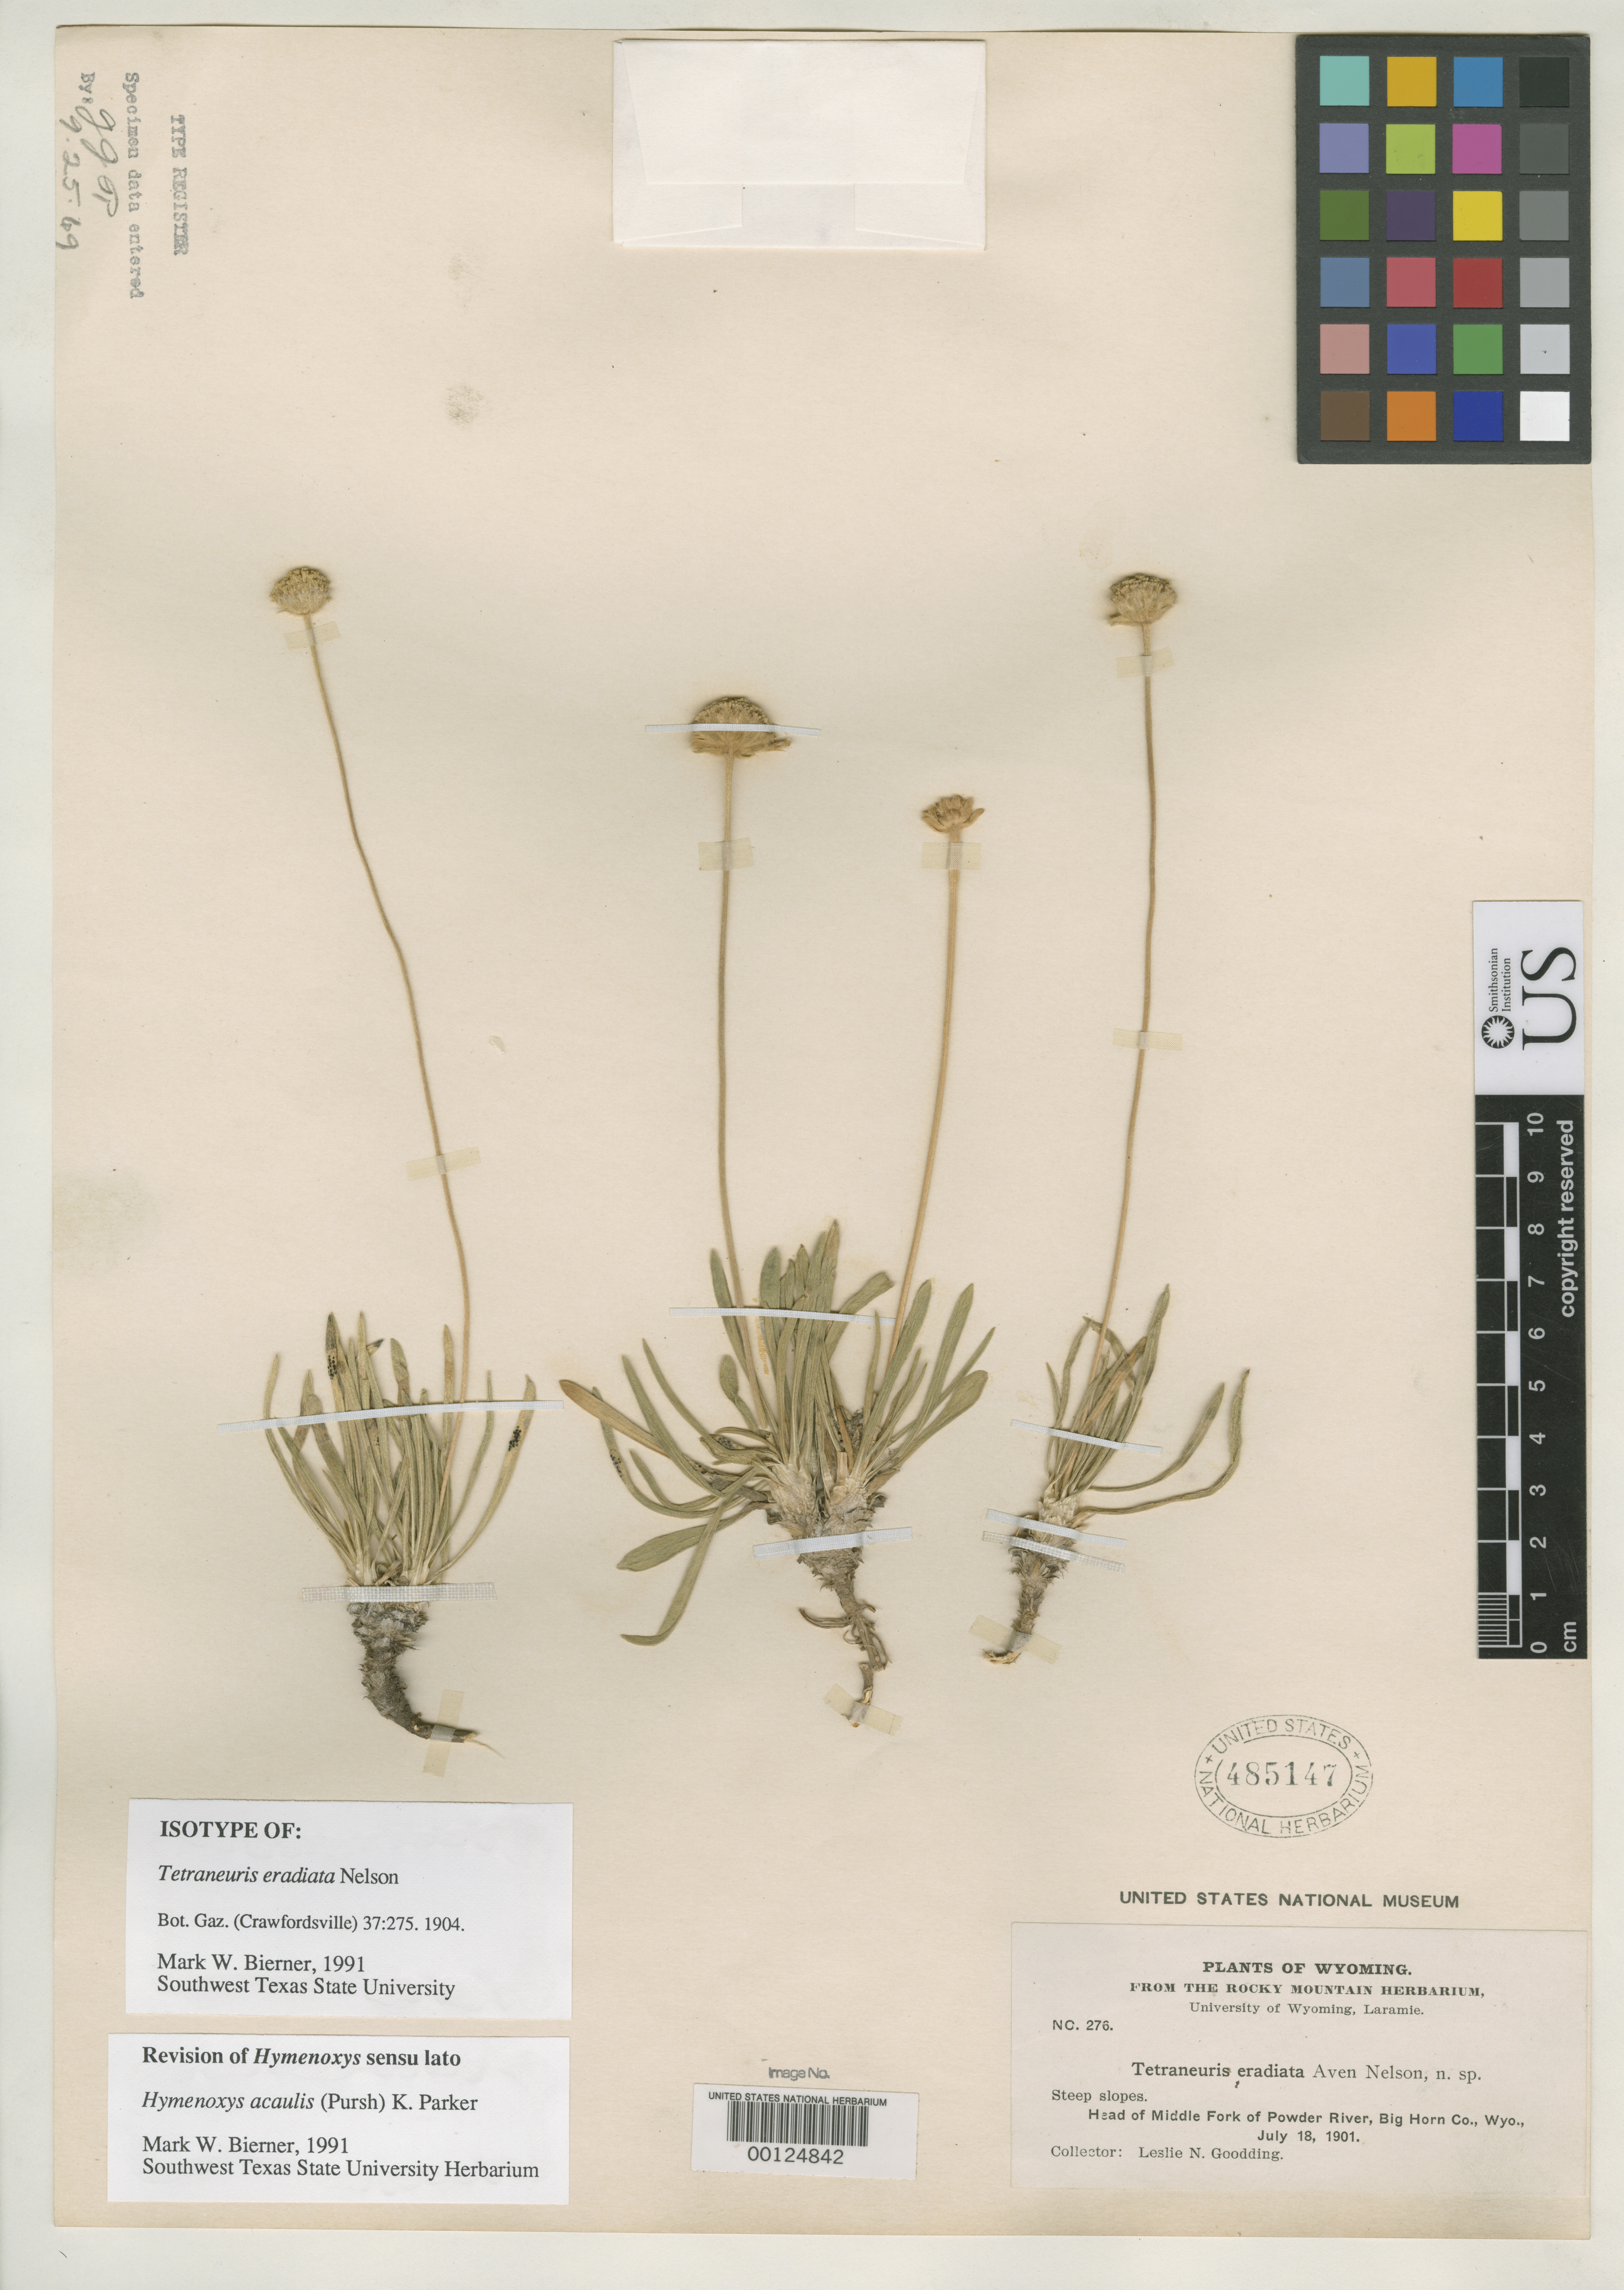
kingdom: Plantae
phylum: Tracheophyta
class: Magnoliopsida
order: Asterales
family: Asteraceae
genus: Tetraneuris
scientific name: Tetraneuris eradiata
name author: A. Nelson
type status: Isotype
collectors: L. N. Goodding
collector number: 276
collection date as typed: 18 Jul 1901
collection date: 1901-07-18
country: United States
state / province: Wyoming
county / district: Big Horn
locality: Middle fork of Powder River.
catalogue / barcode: US 485147